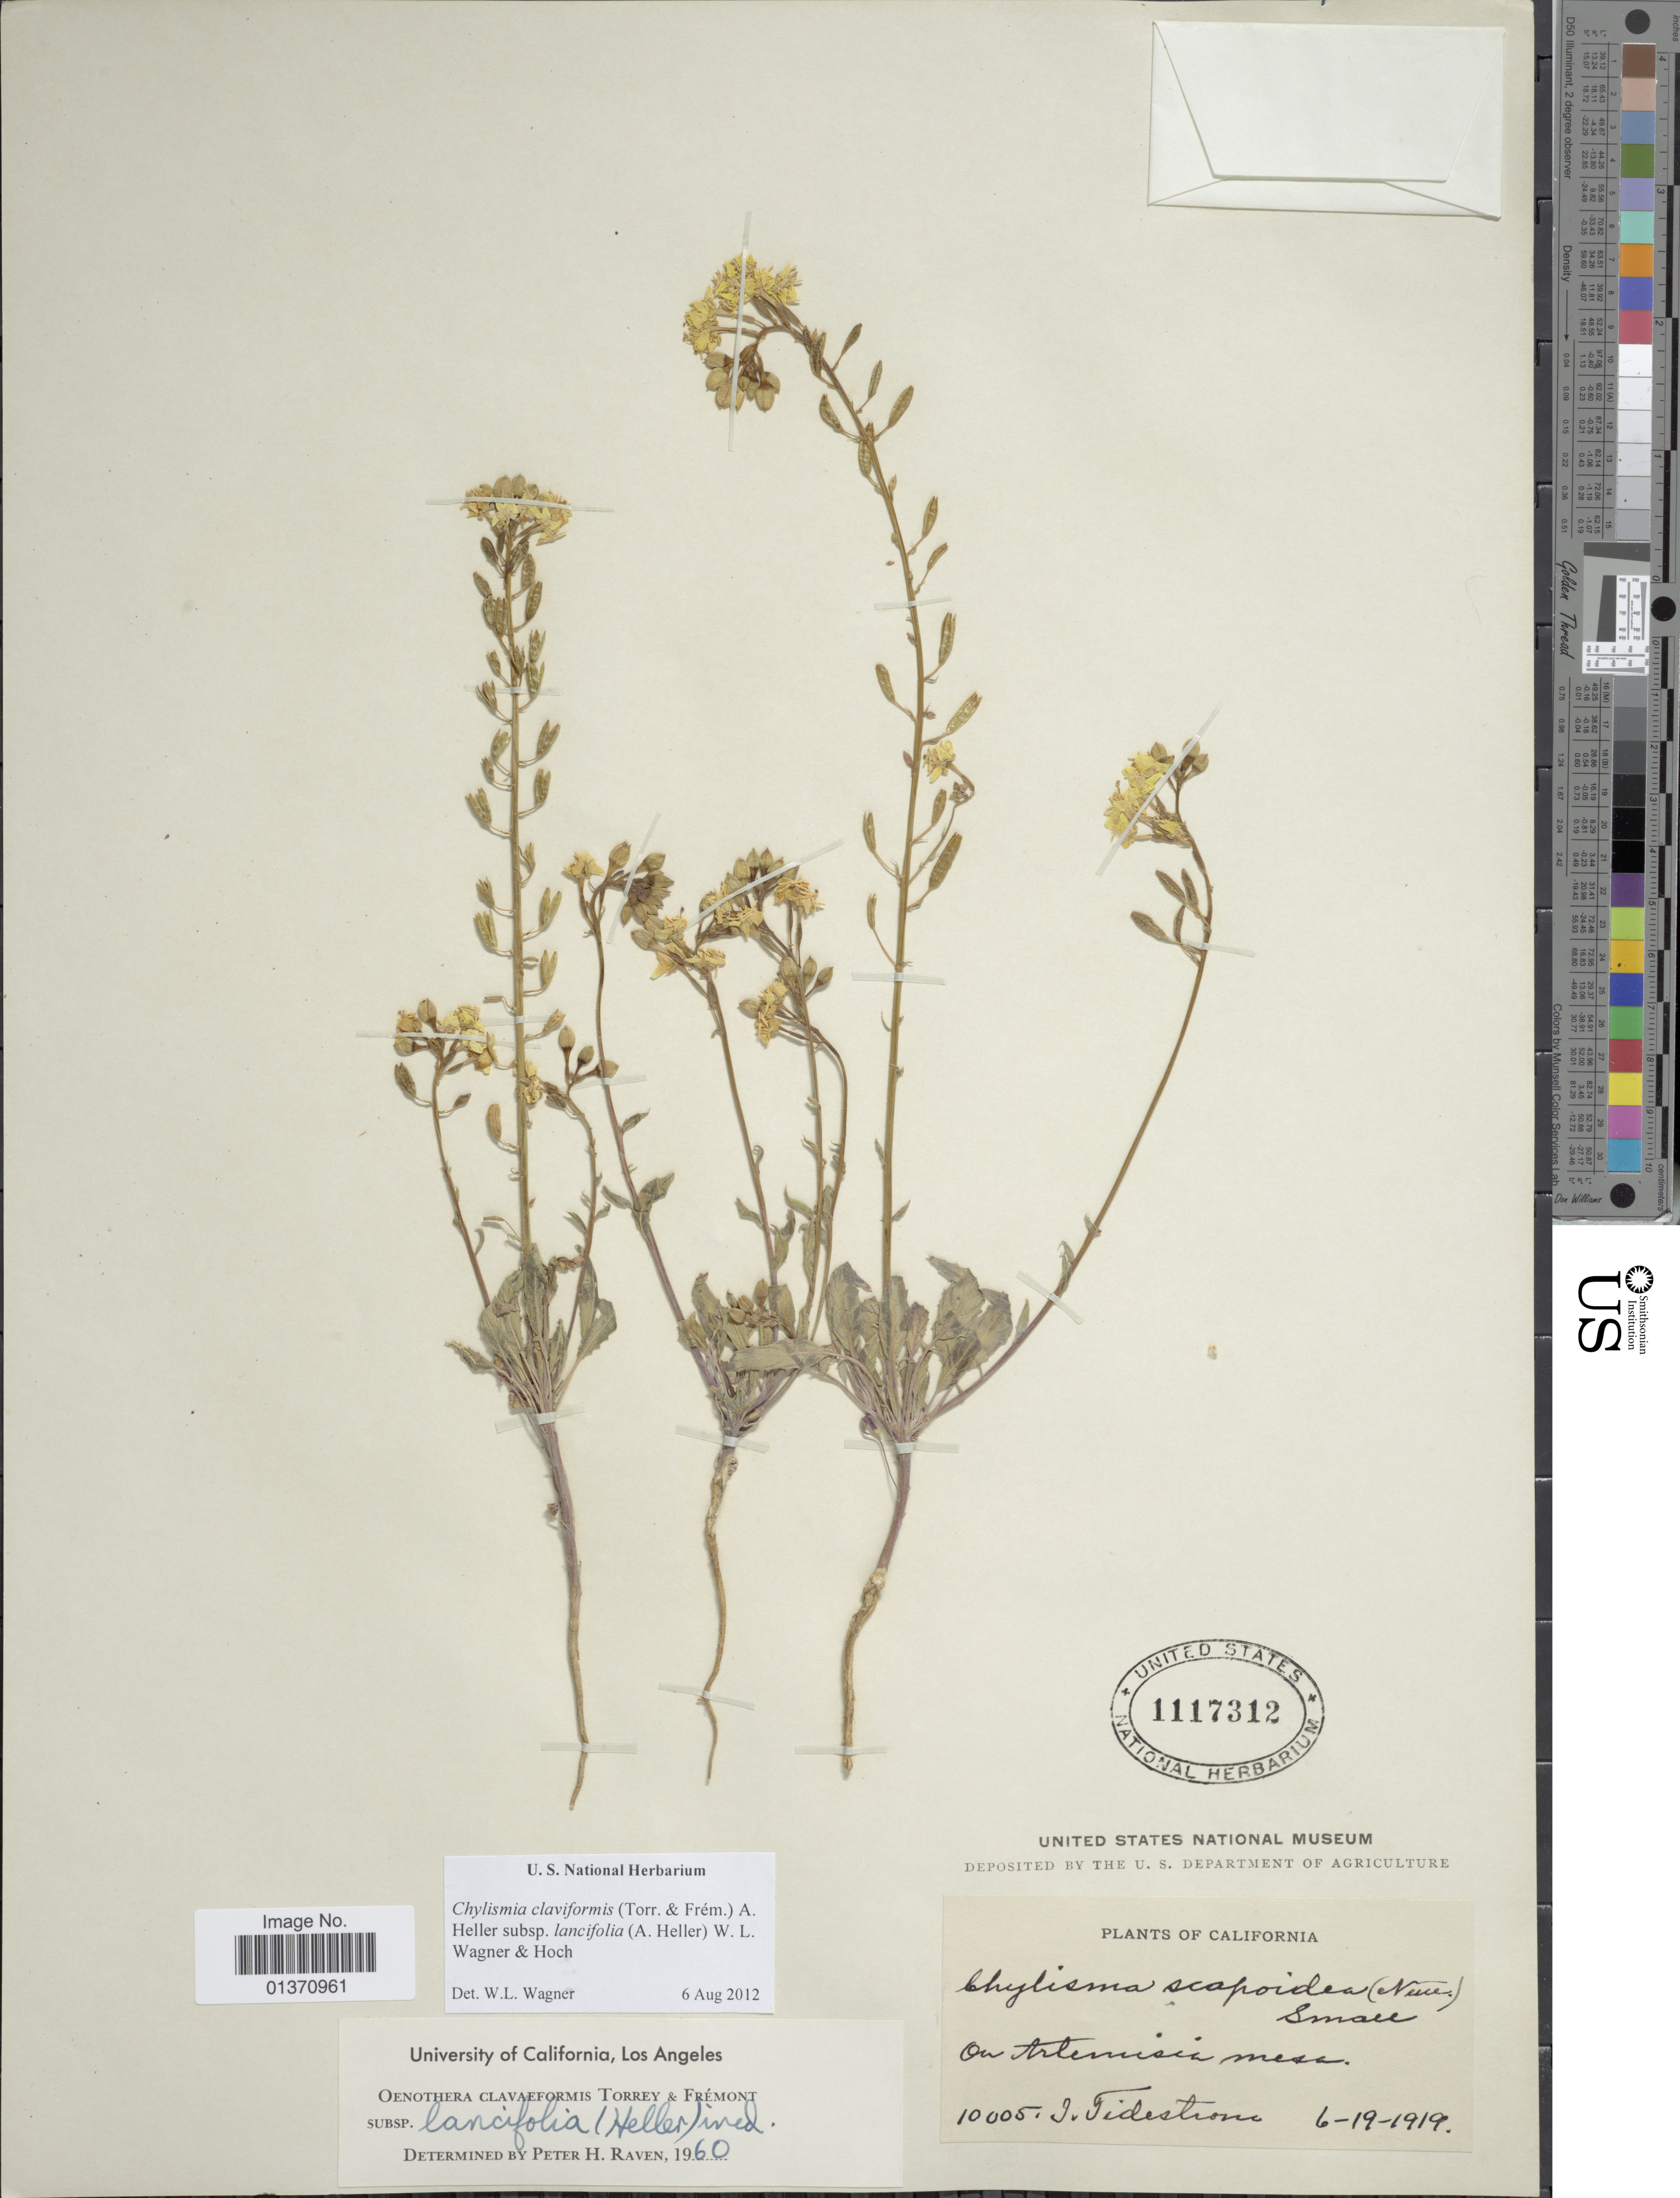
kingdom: Plantae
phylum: Tracheophyta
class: Magnoliopsida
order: Myrtales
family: Onagraceae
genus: Chylismia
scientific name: Chylismia claviformis subsp. lancifolia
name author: (A. Heller) W.L. Wagner & Hoch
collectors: I. F. Tidestrom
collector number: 10005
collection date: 1919-06-19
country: United States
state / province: California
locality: On Artemisic mesa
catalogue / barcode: US 1117312